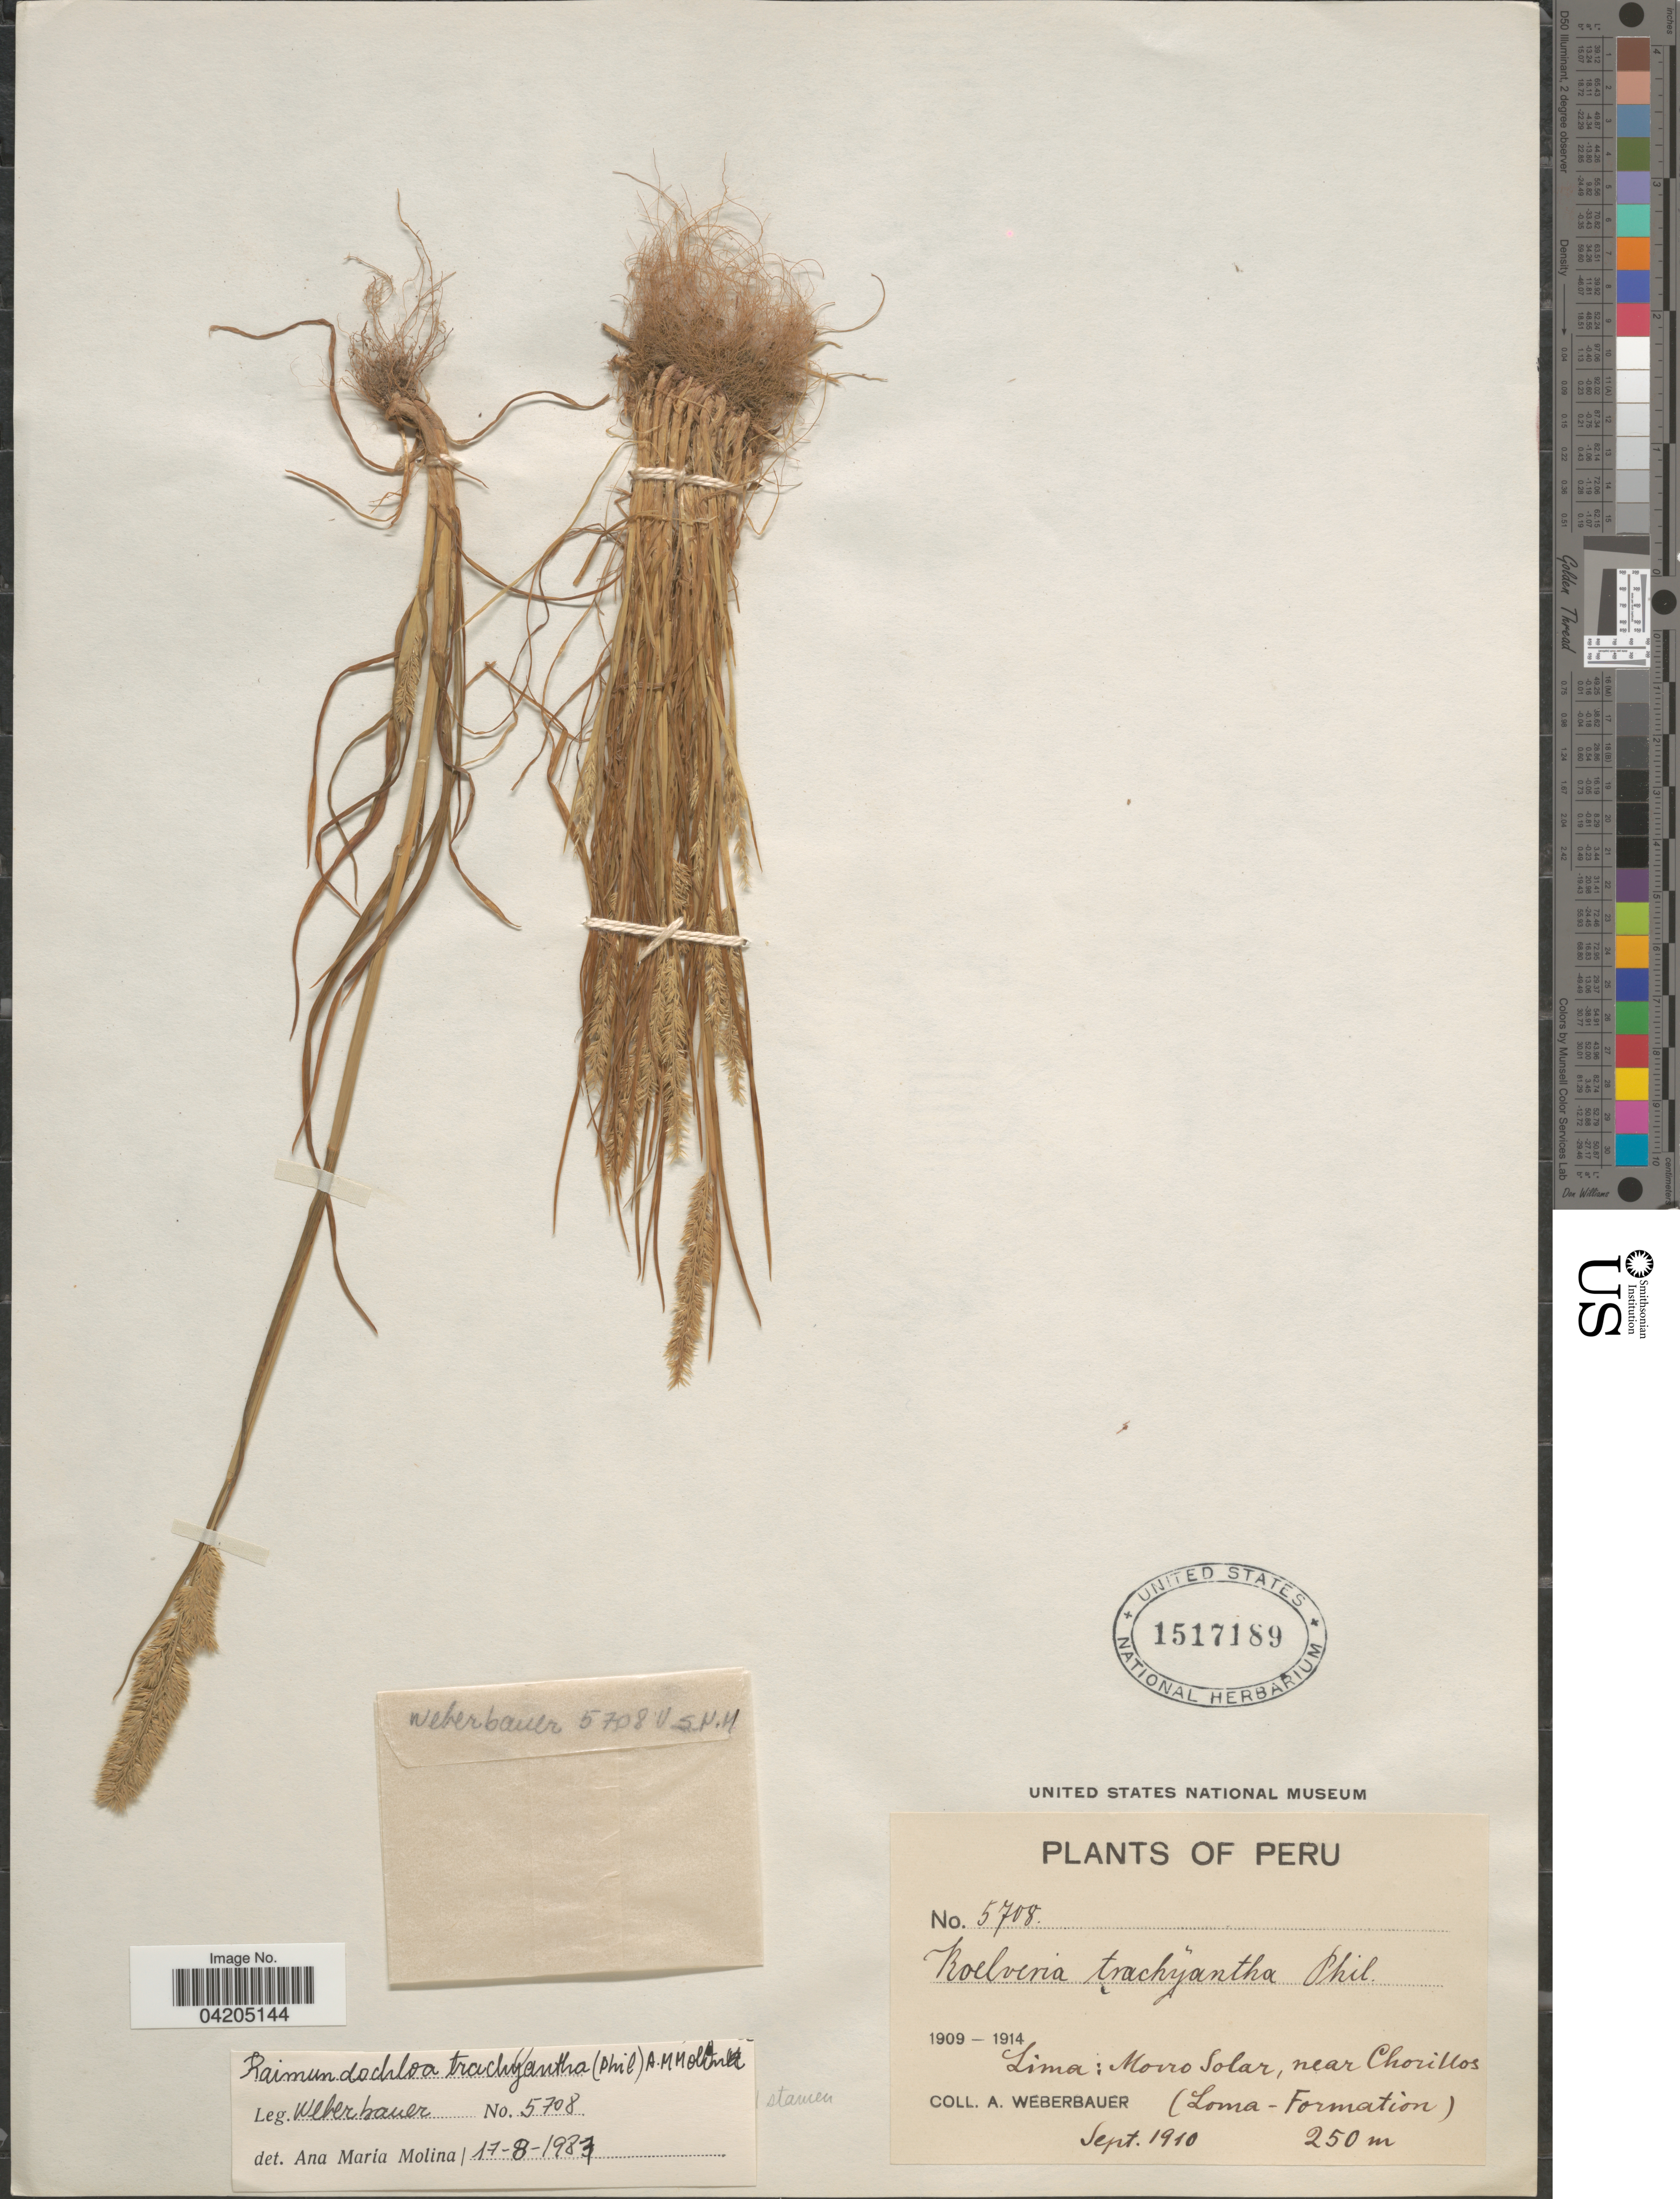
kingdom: Plantae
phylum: Tracheophyta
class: Liliopsida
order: Poales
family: Poaceae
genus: Poa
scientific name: Poa ana-molinae Soreng & L.J.Gillespie, nom. nov. in prep.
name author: Soreng & L.J. Gillespie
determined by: Soreng, Robert J., Research Associate (BOT), Smithsonian Institution - National Museum of Natural History (UNITED STATES)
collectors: A. Weberbauer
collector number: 5708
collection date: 1910-09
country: Peru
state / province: Lima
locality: Morro Solar, near Chorillos (Loma - Formation).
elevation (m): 250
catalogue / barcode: US 1517189